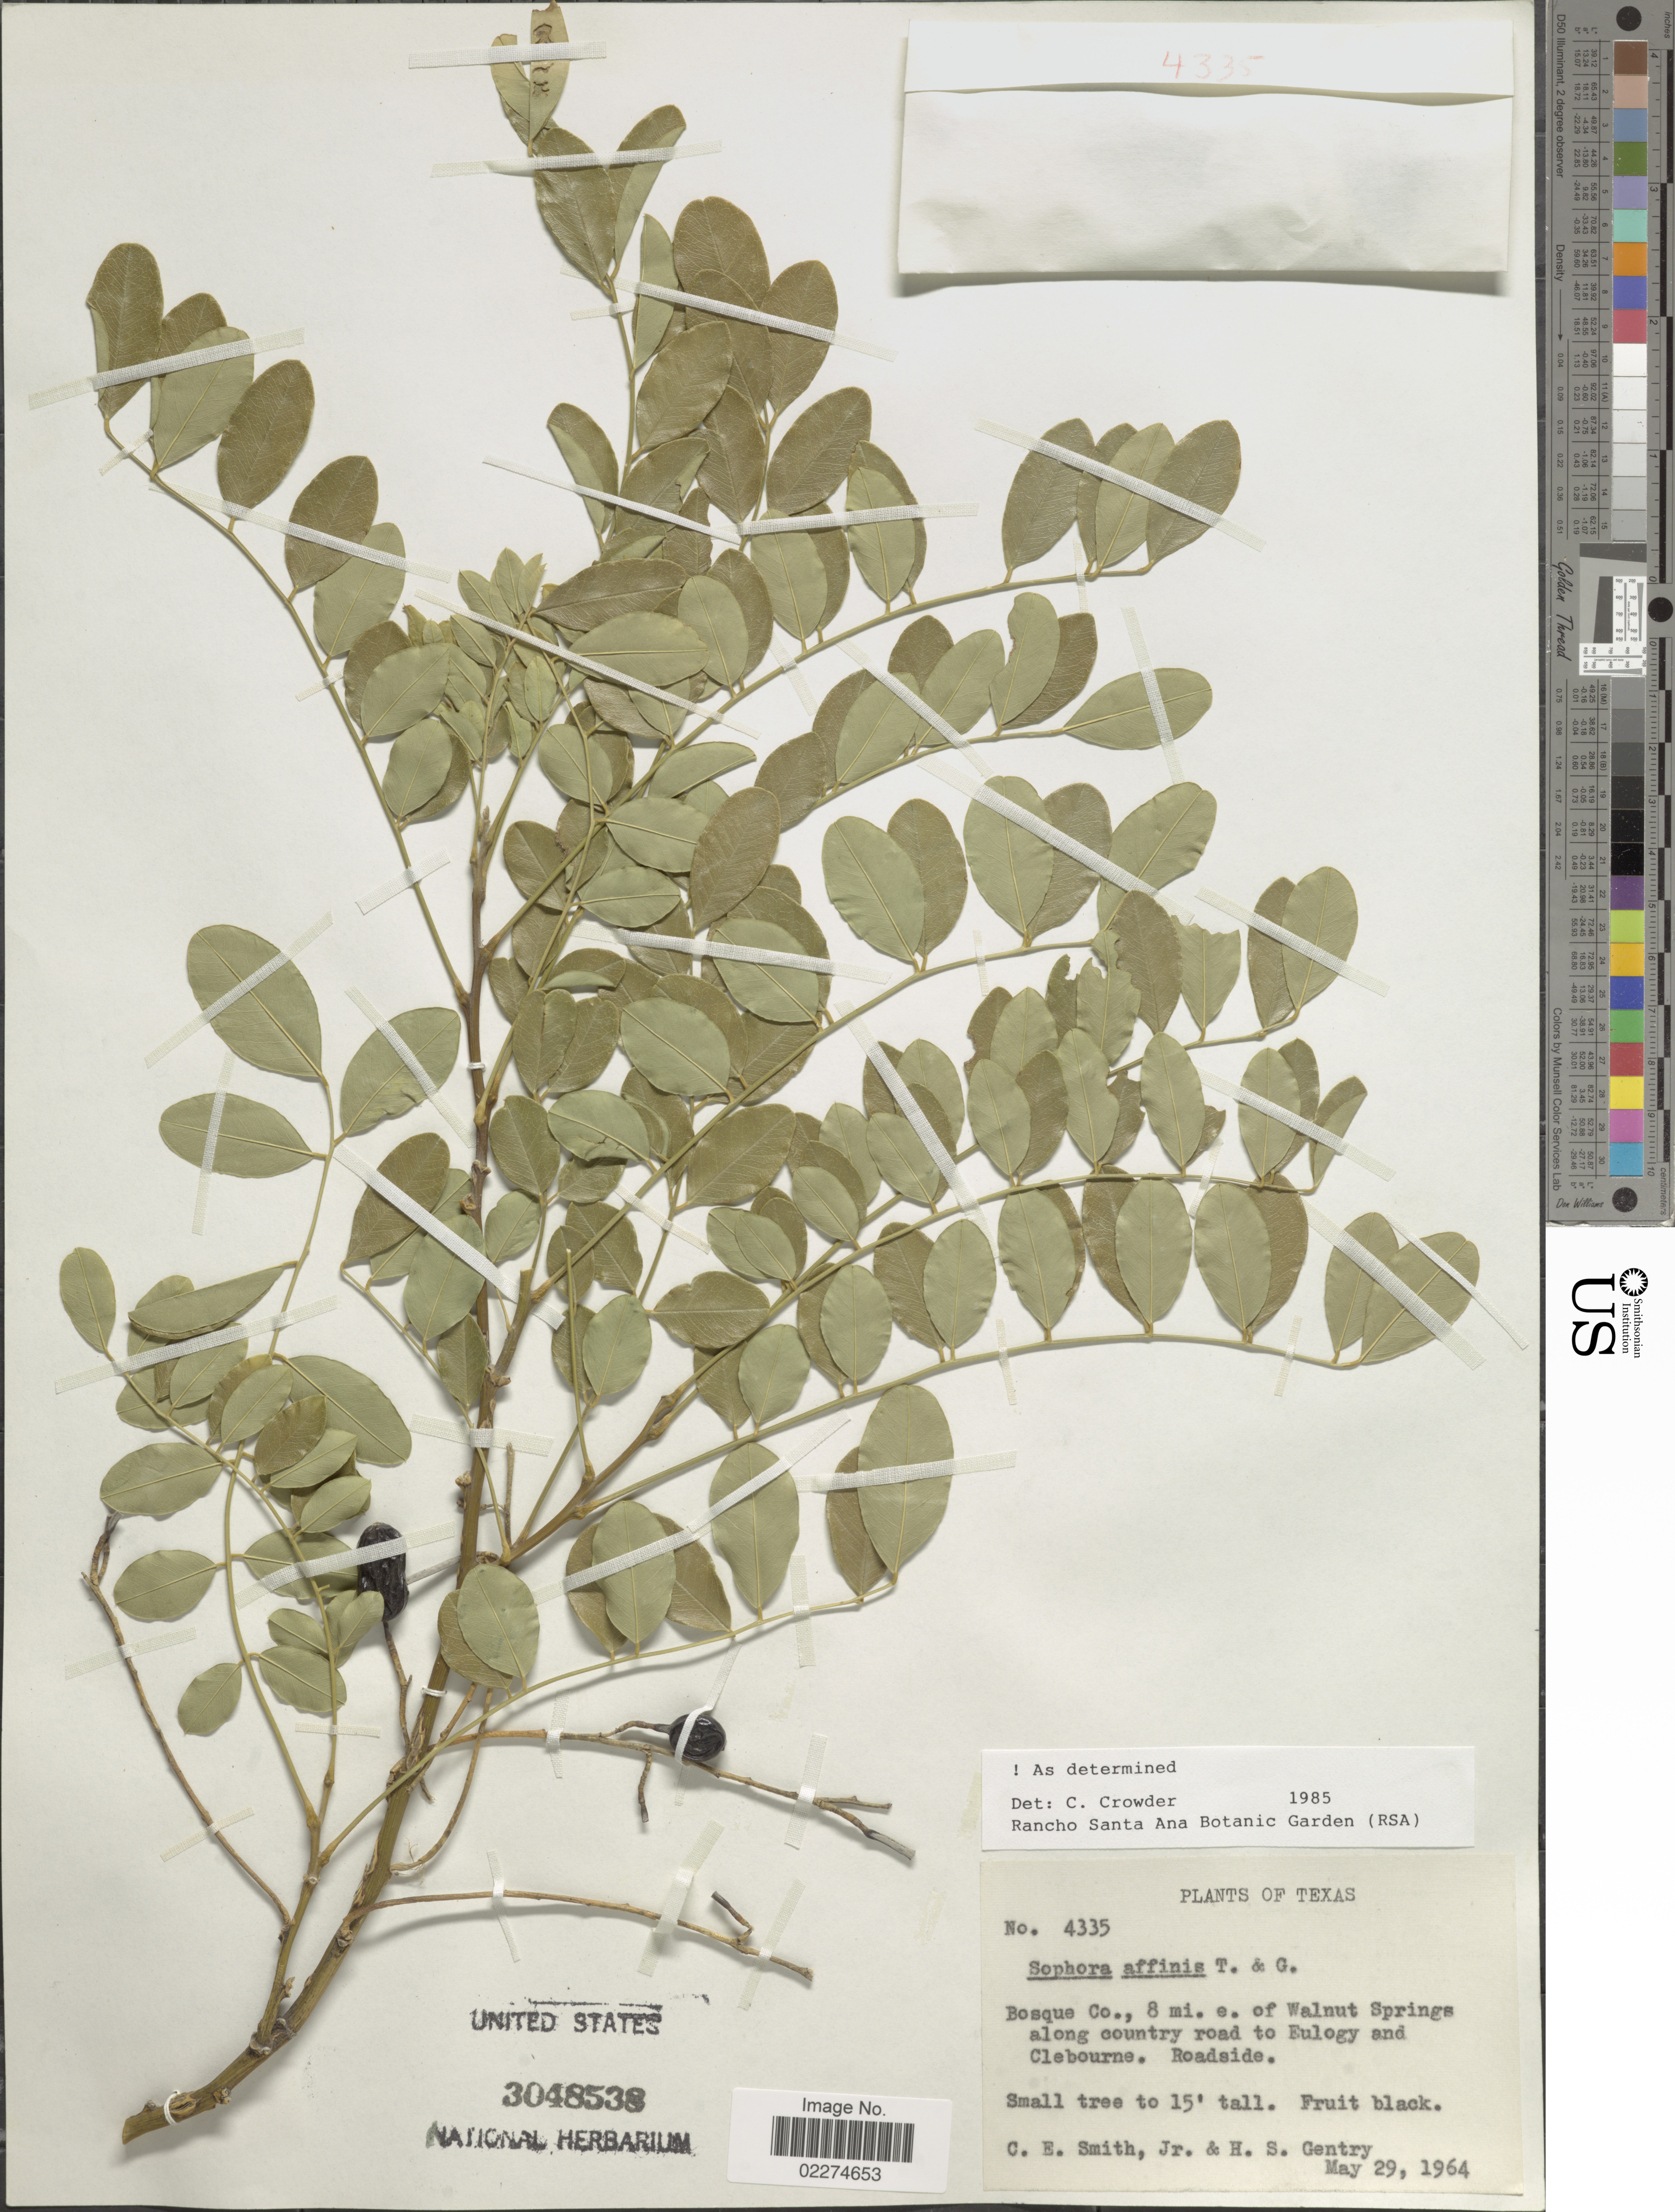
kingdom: Plantae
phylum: Tracheophyta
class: Magnoliopsida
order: Fabales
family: Fabaceae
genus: Sophora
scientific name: Sophora affinis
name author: Torr. & A. Gray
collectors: C. E. Smith Jr. & H. S. Gentry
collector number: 4335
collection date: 1964-05-29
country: United States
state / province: Texas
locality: Bosque Co., 8 mi. e. of Walnut Springs along country road to Eulogy and Clebourne, Roadside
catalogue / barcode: US 3048538